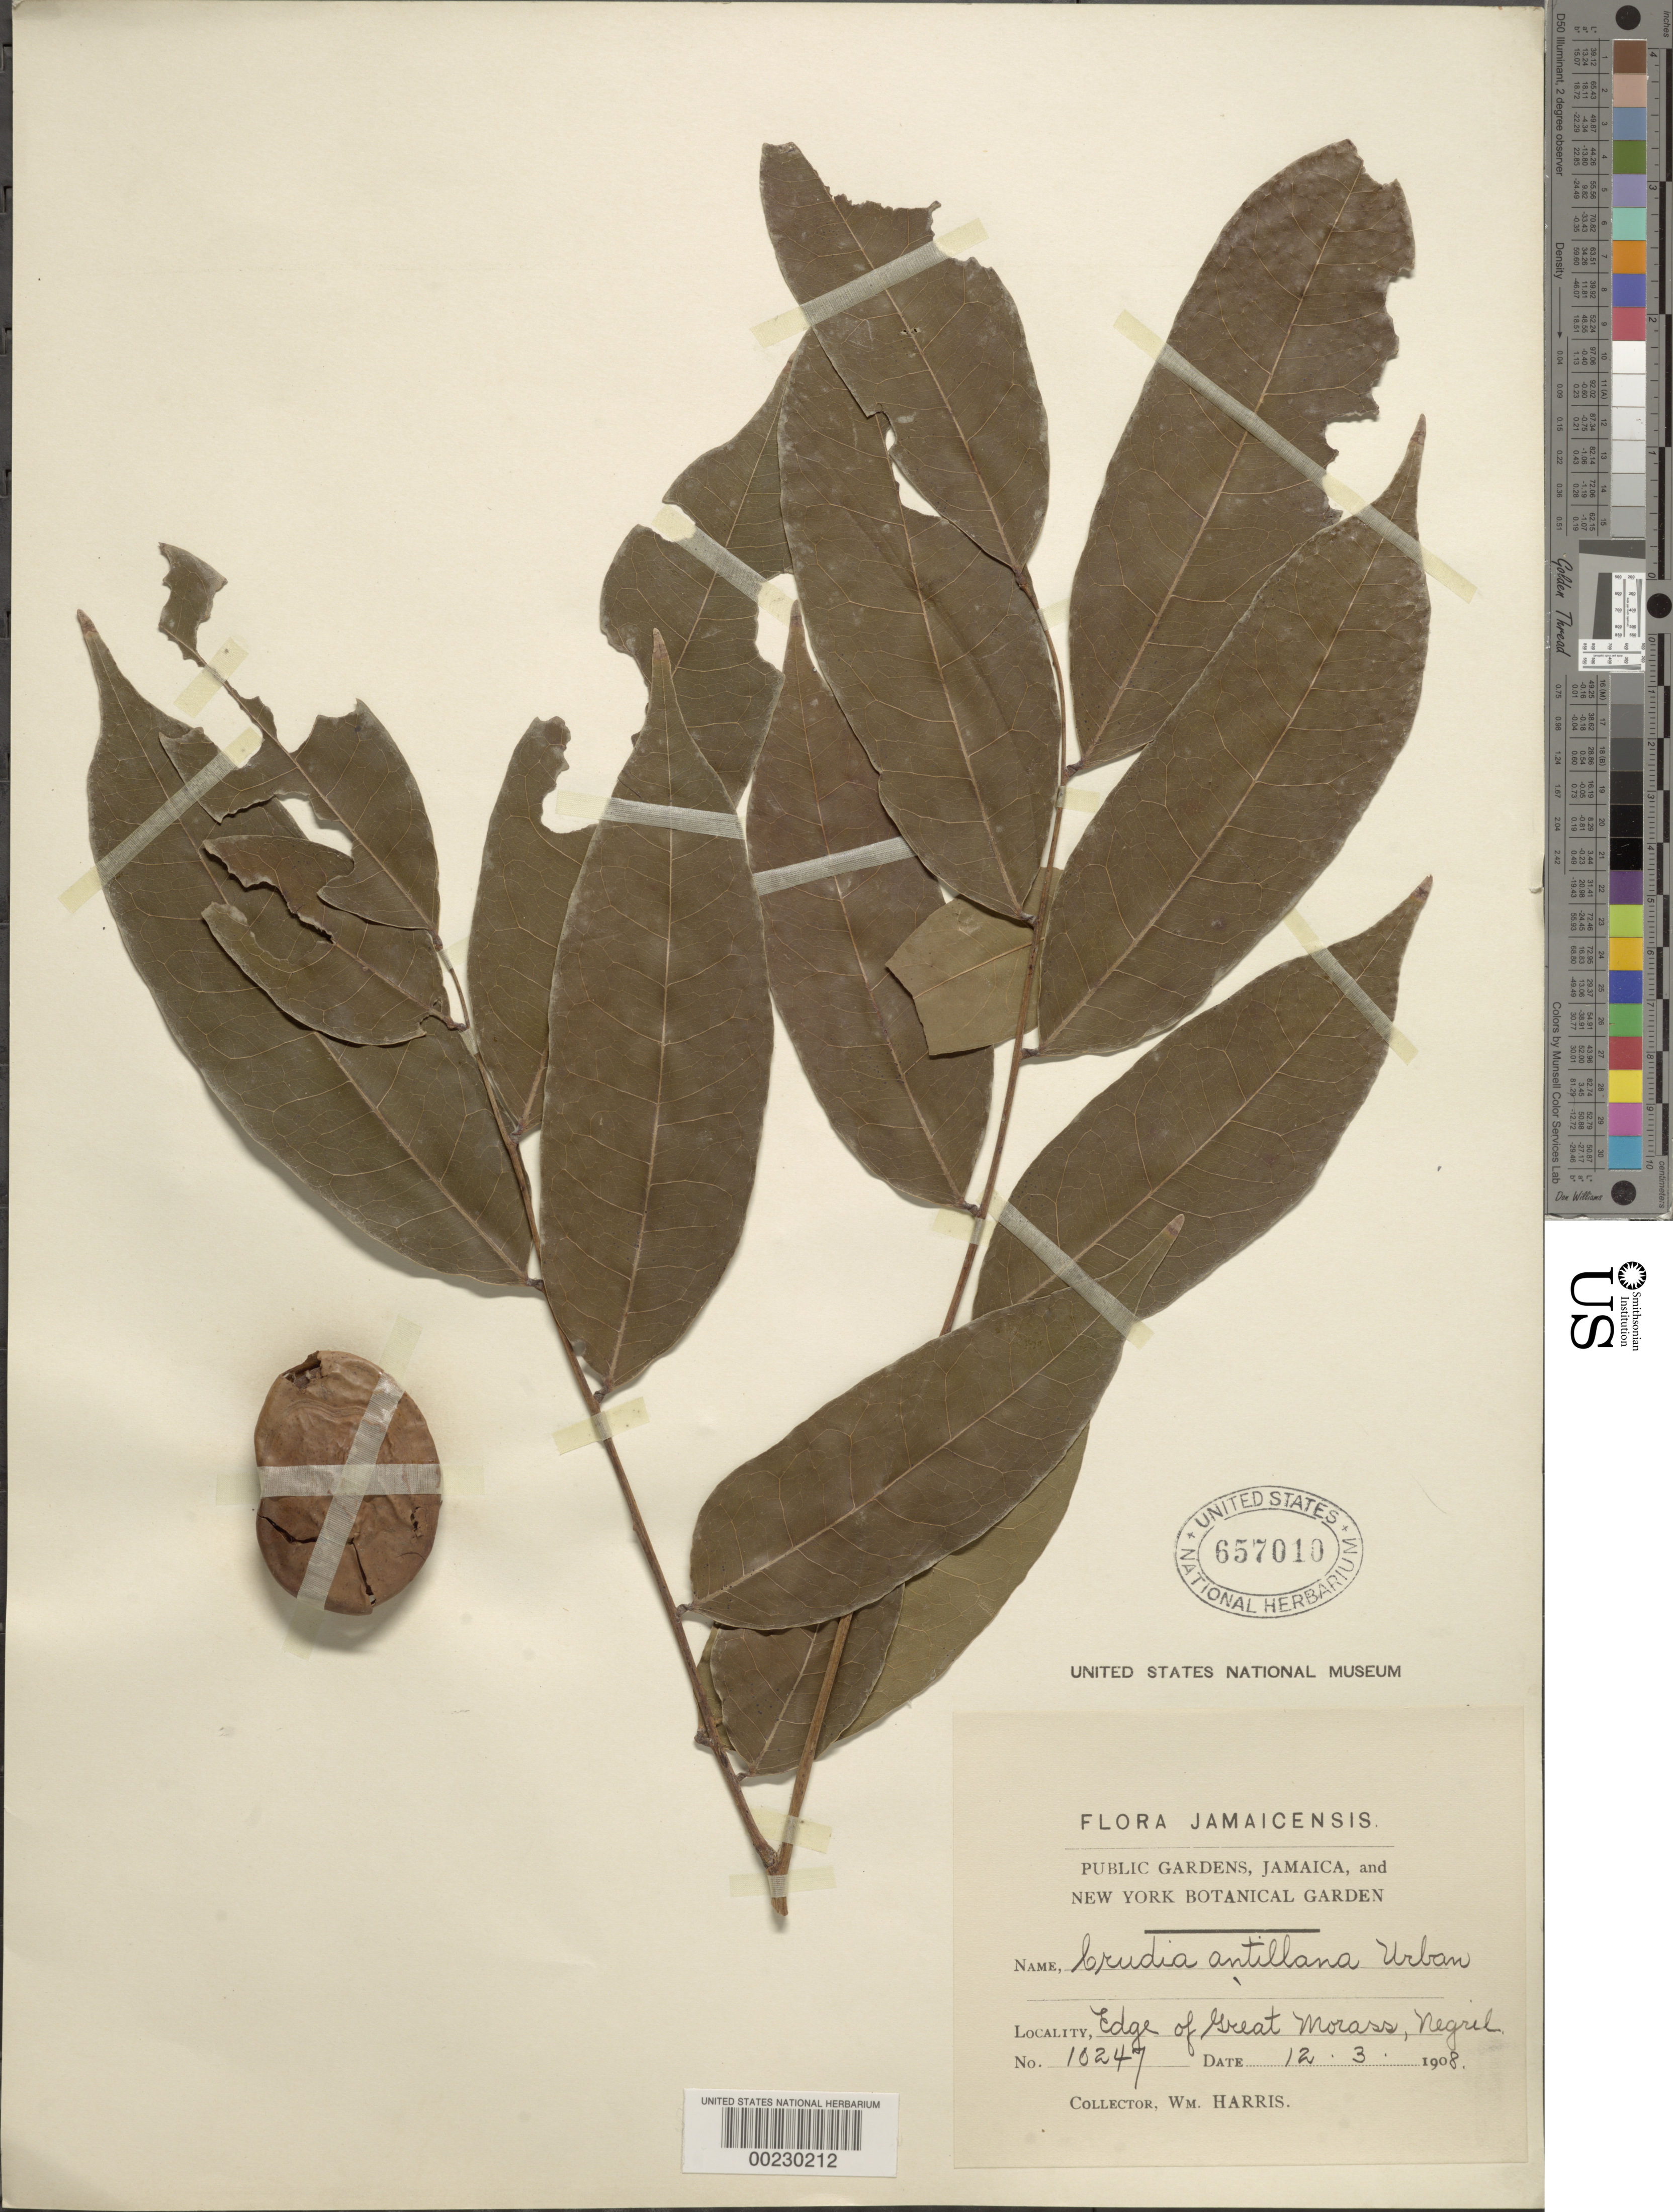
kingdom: Plantae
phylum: Tracheophyta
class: Magnoliopsida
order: Fabales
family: Fabaceae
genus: Crudia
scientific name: Crudia antillana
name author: Urb.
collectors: W. H. Harris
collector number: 10247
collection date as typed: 12 Mar 1908 or 03 Dec 1908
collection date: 1908-03-12 or 1908-12-03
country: Jamaica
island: Greater Antilles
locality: Edge of great morass, negril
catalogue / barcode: US 657010